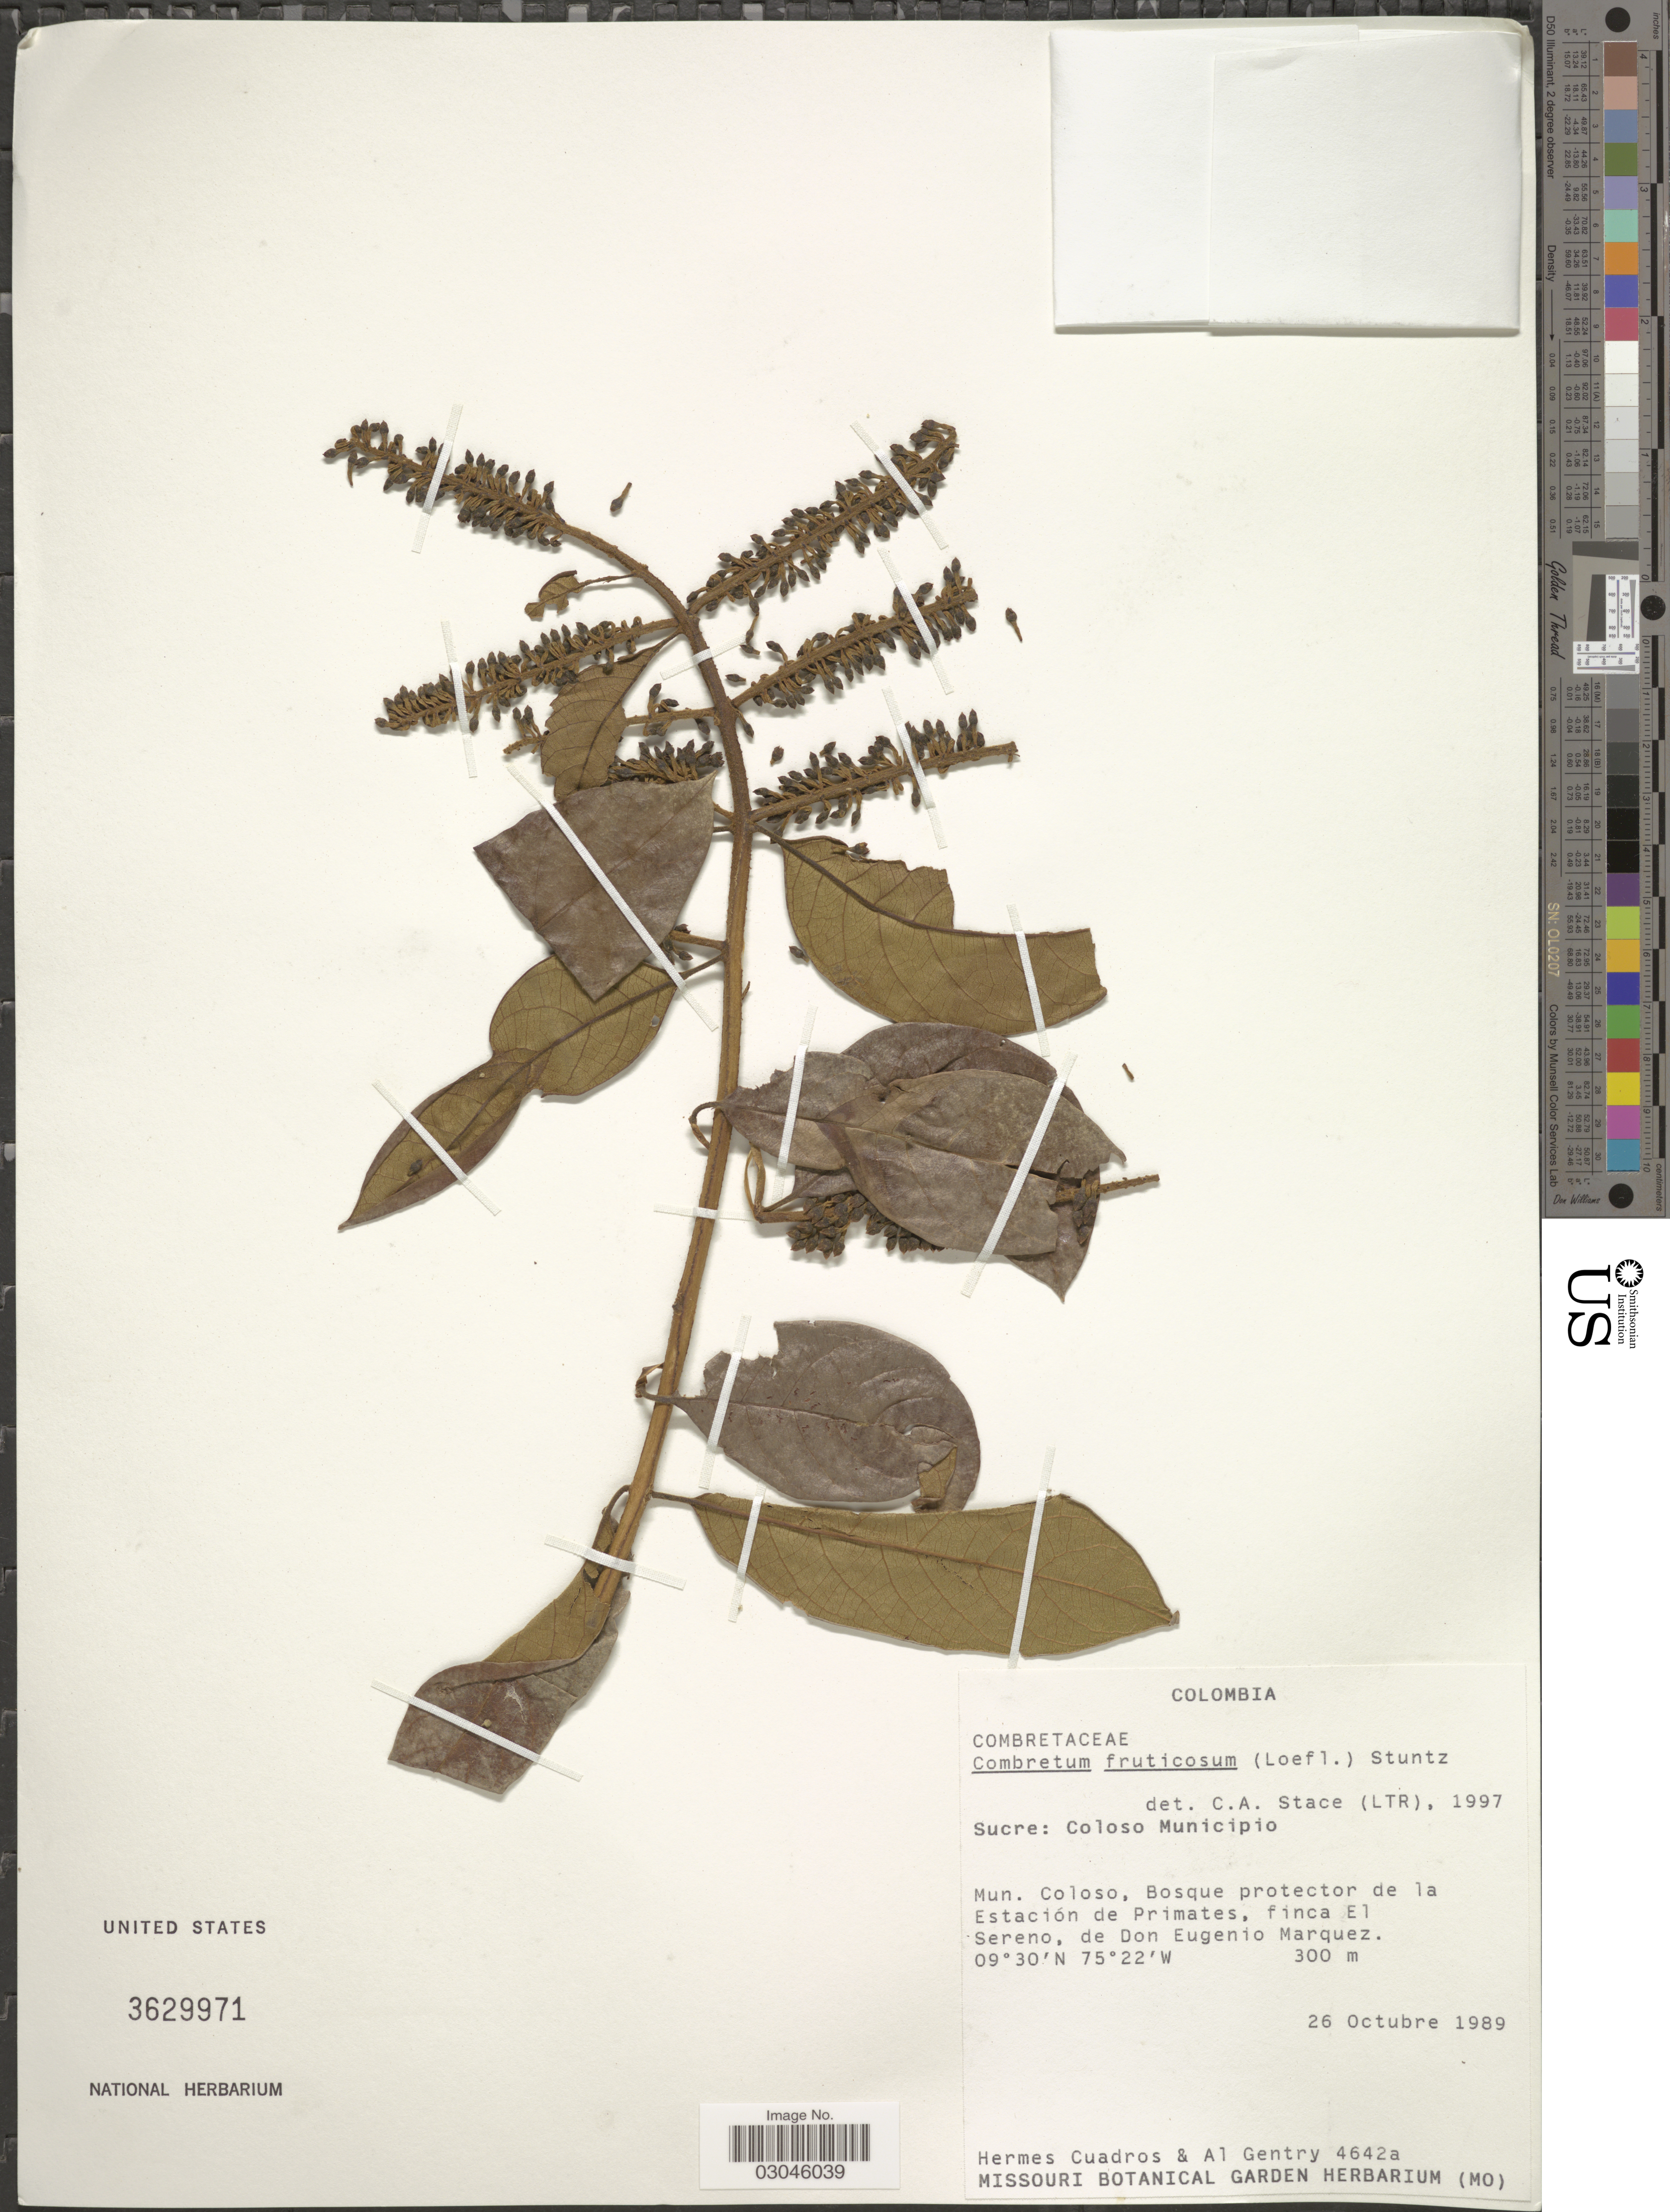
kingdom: Plantae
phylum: Tracheophyta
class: Magnoliopsida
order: Myrtales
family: Combretaceae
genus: Combretum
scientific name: Combretum fruticosum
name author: (Loefl.) Stuntz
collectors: H. Cuadros & A. H. Gentry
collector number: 4642a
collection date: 1989-10-26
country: Colombia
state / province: Sucre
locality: Coloso Municipio. Mun. Coloso, Bosque protector de la Estación de Primates, finca El Sereno, de Don Eugenio Marquez.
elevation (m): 300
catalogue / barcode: US 3629971